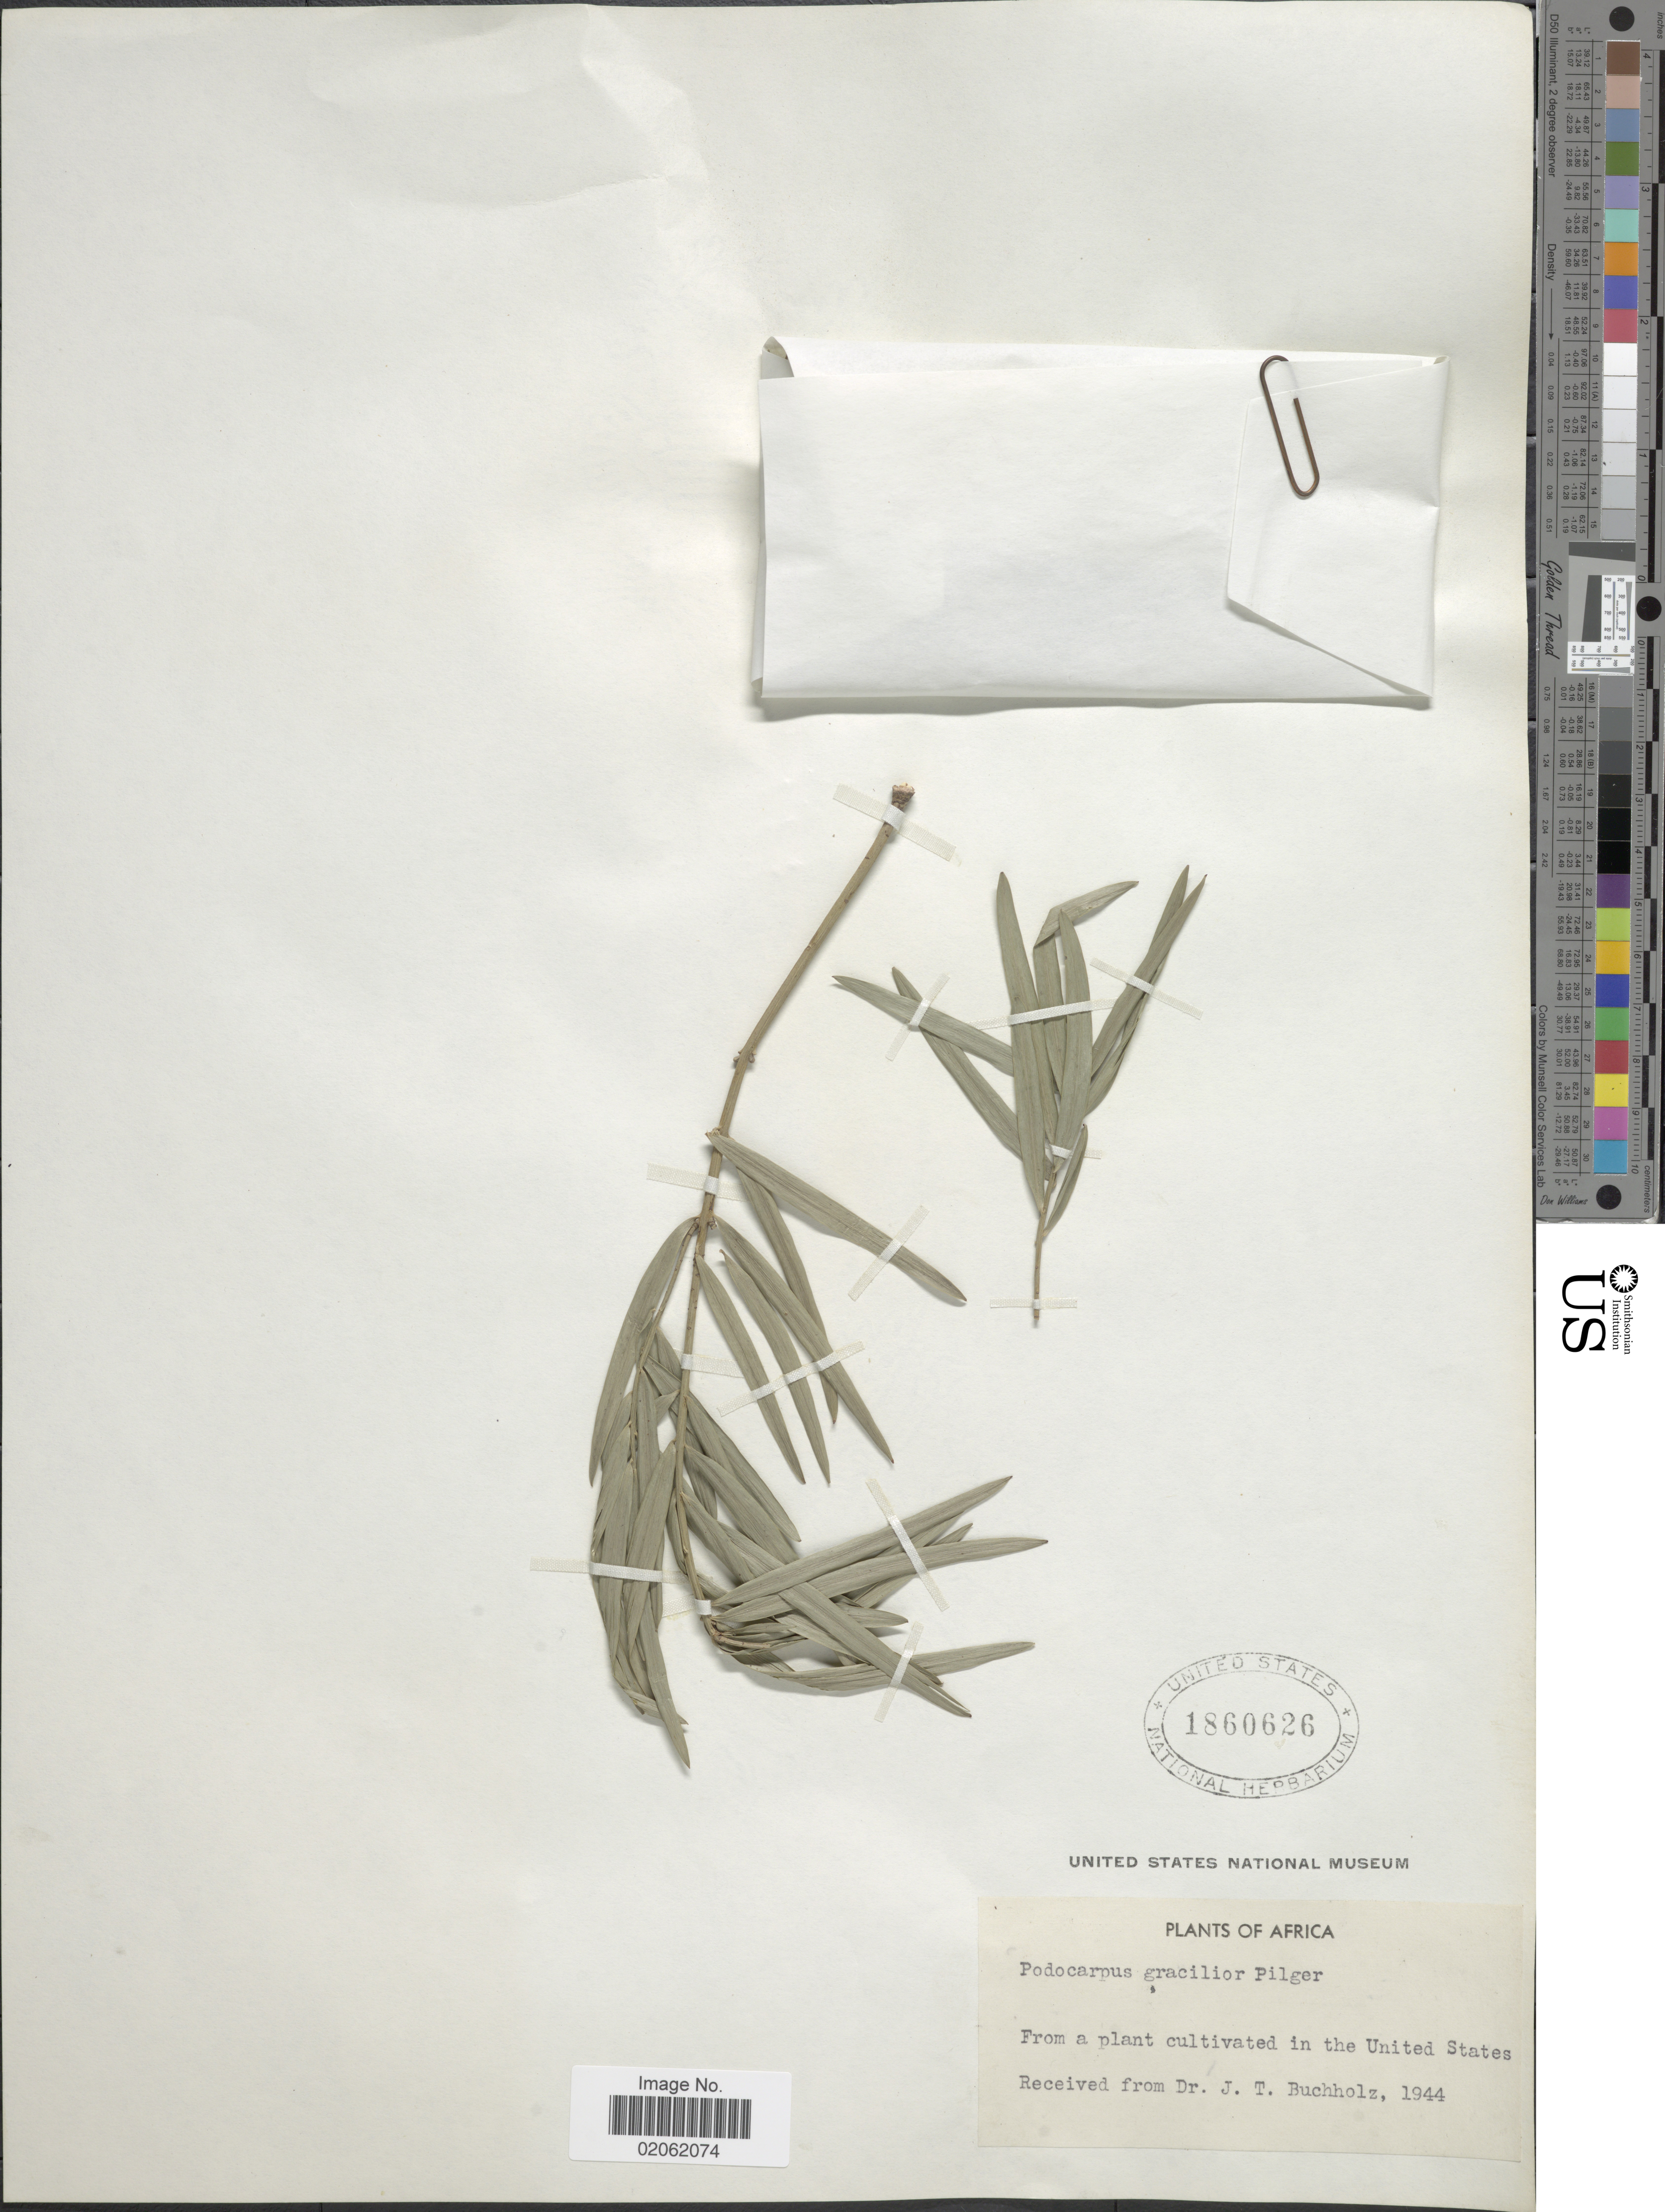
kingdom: Plantae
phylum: Tracheophyta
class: Pinopsida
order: Pinales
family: Podocarpaceae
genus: Podocarpus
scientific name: Podocarpus gracilior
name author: Pilg.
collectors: J. T. Buchholz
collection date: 1944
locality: Africa, From a plant cultivated in the United States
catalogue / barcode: US 1860626